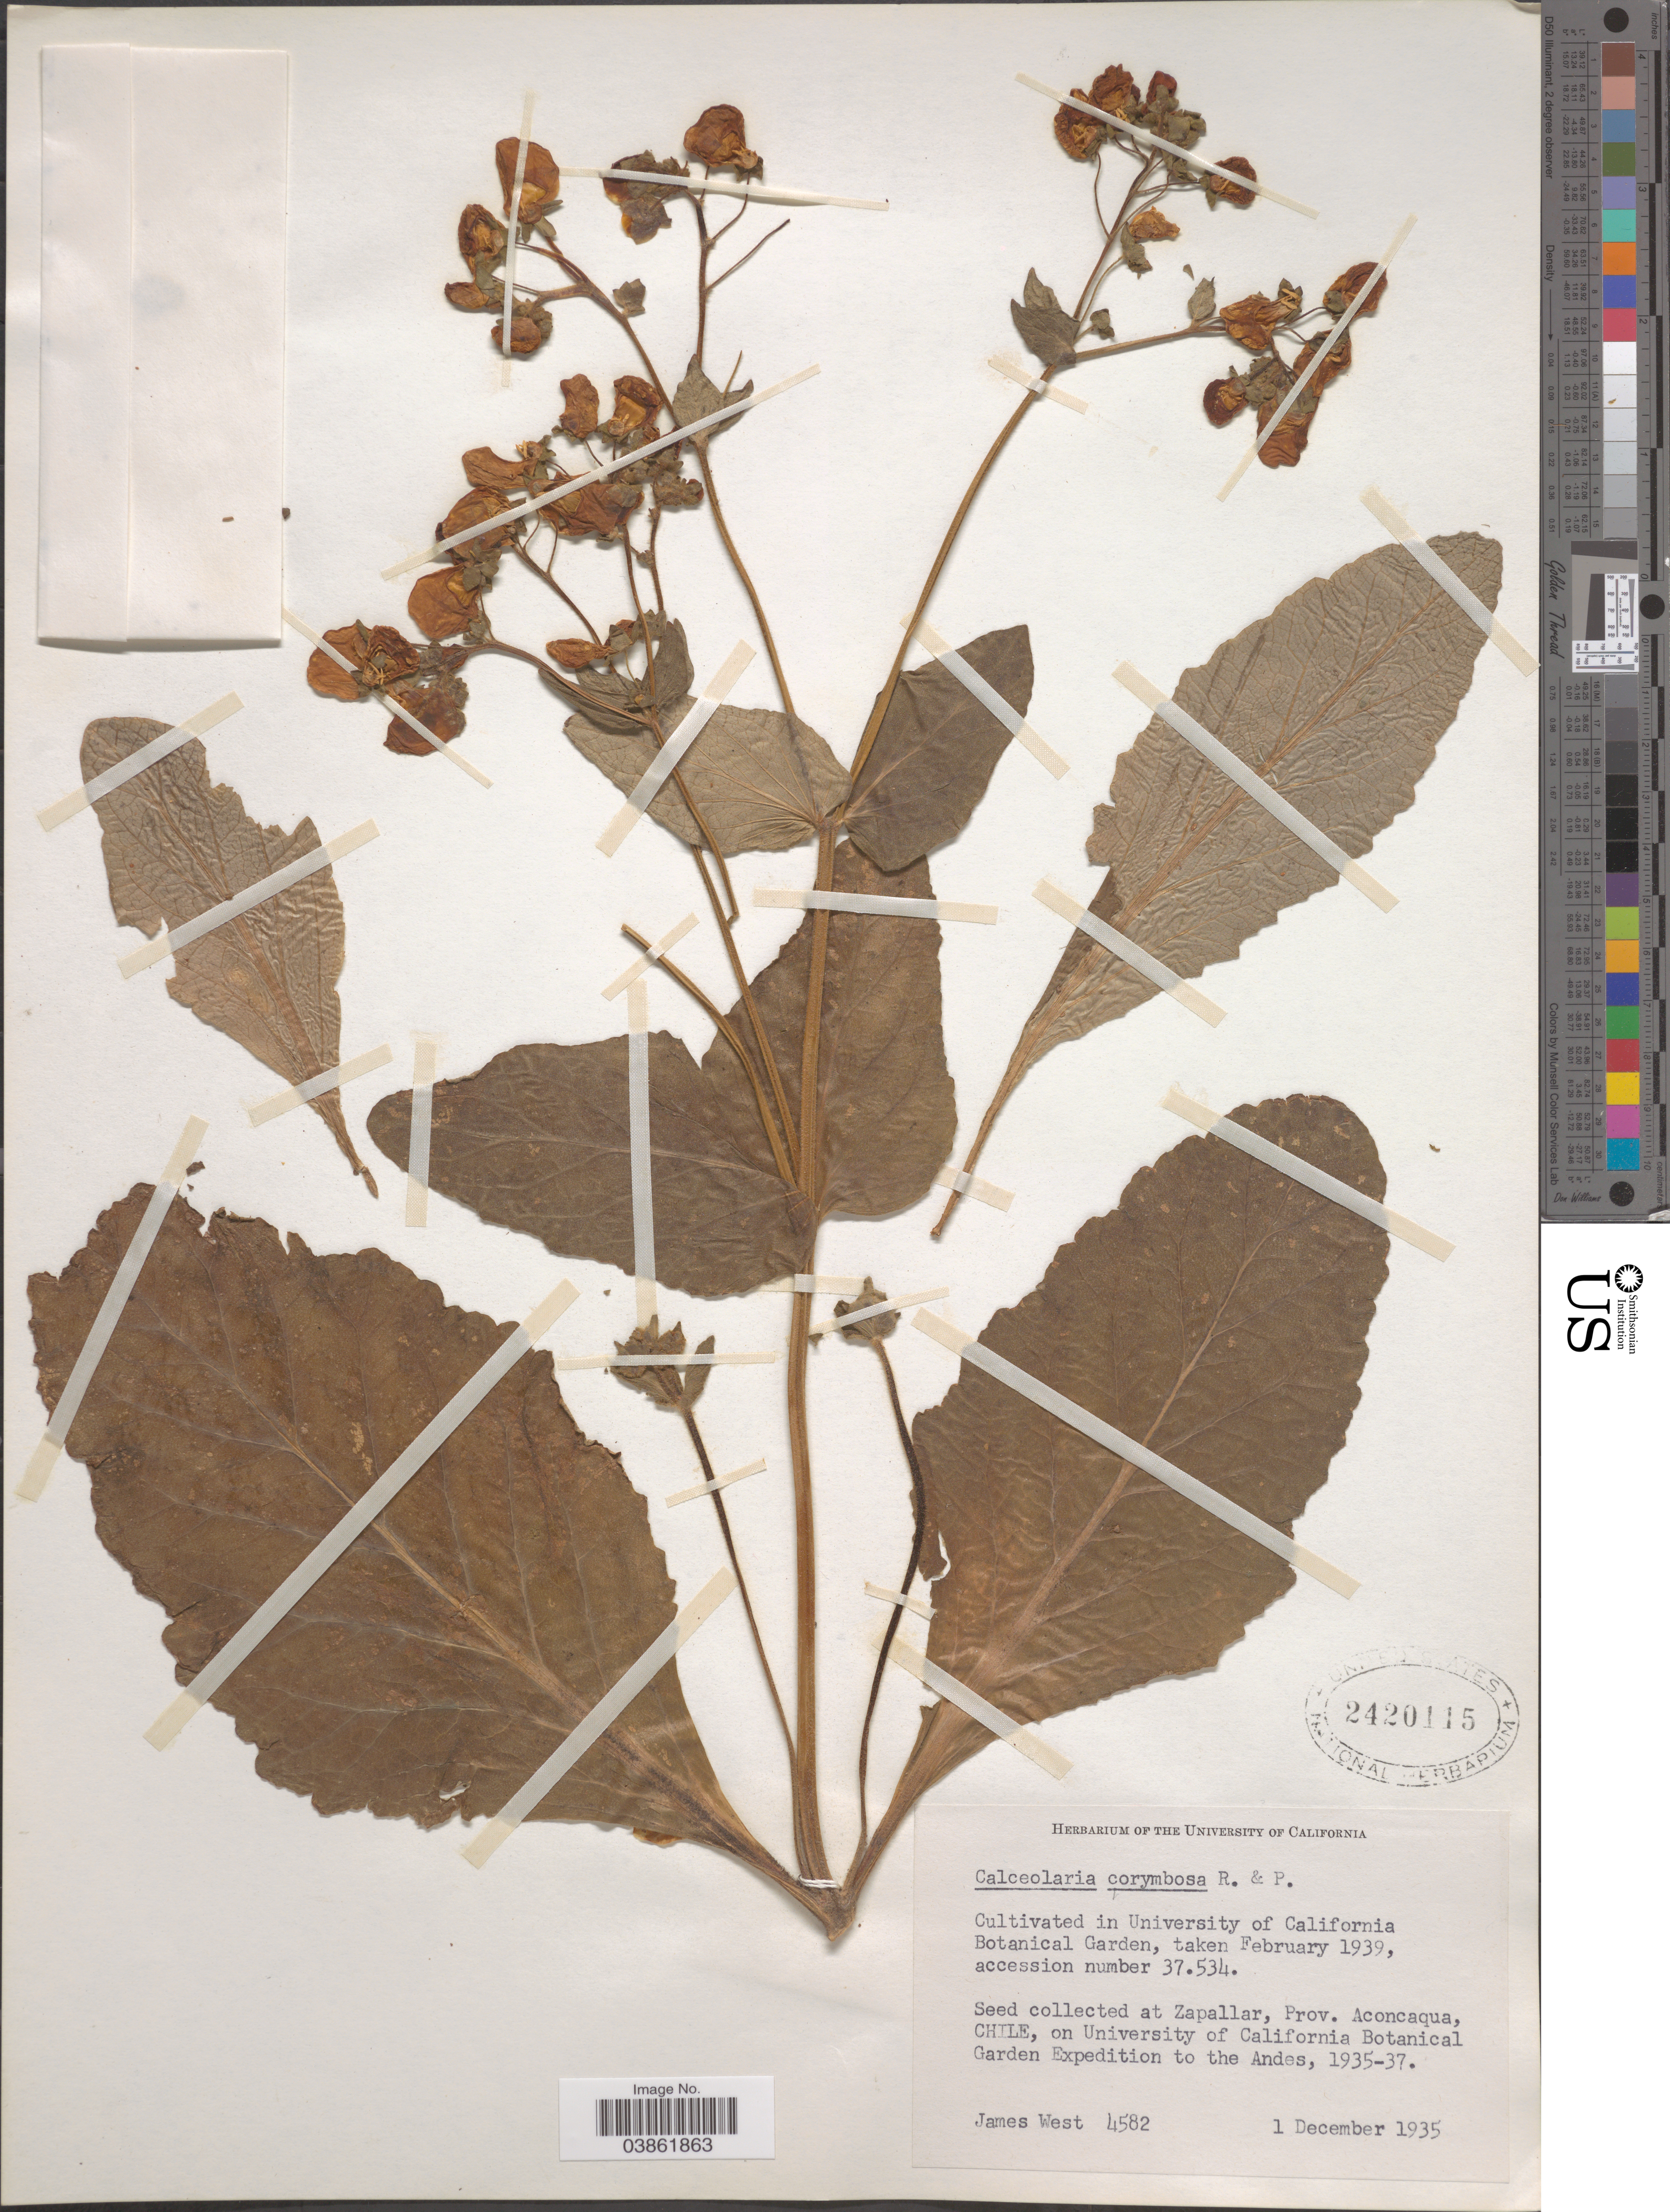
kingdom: Plantae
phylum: Tracheophyta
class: Magnoliopsida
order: Lamiales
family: Calceolariaceae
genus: Calceolaria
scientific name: Calceolaria corymbosa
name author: Ruiz & Pav.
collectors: J. West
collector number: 4582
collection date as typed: February 1939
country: United States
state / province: California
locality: Cultivated in University of California Botanical Garden.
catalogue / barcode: US 2420115